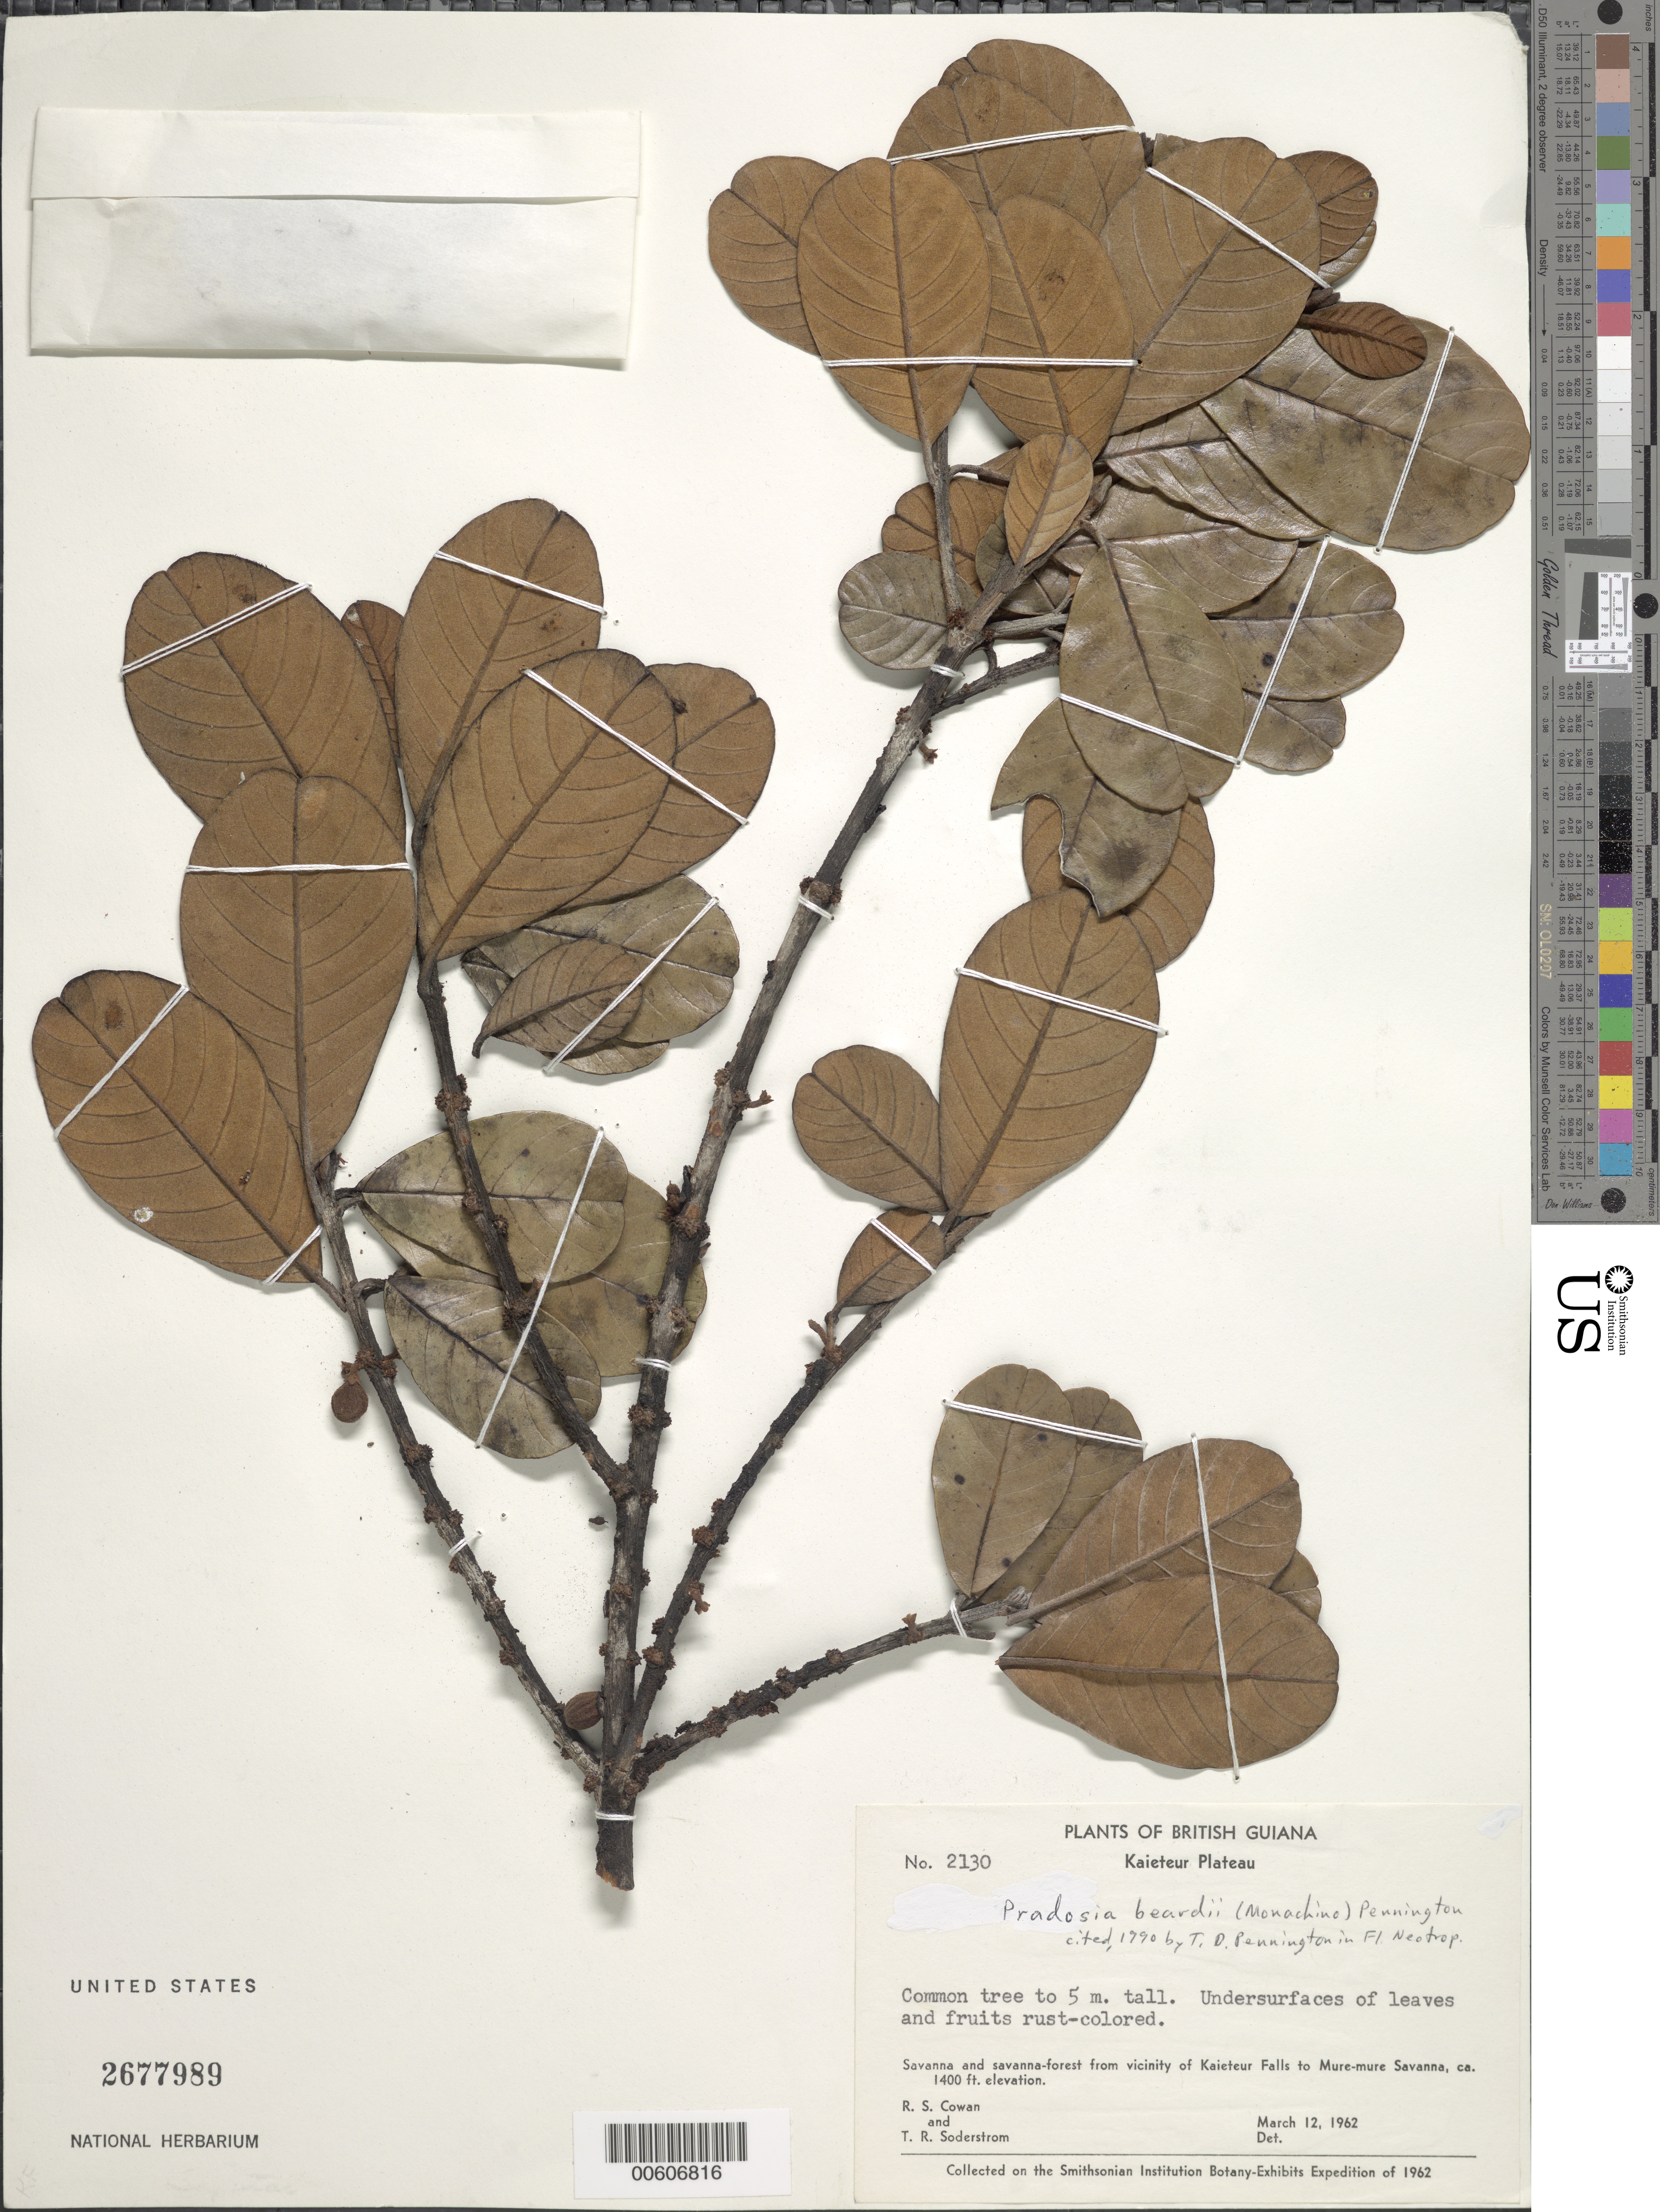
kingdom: Plantae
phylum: Tracheophyta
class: Magnoliopsida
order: Ericales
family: Sapotaceae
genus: Pradosia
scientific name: Pradosia beardii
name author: (Monach.) T.D. Penn.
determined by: Pennington, T. D., (K)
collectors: R. S. Cowan & T. R. Soderstrom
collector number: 2130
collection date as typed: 12-Mar-62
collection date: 1962-03-12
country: Guyana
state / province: Potaro-Siparuni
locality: Kaieteur Falls, Potaro R.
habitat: Savanna and savanna forest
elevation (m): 427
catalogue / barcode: US 2677989